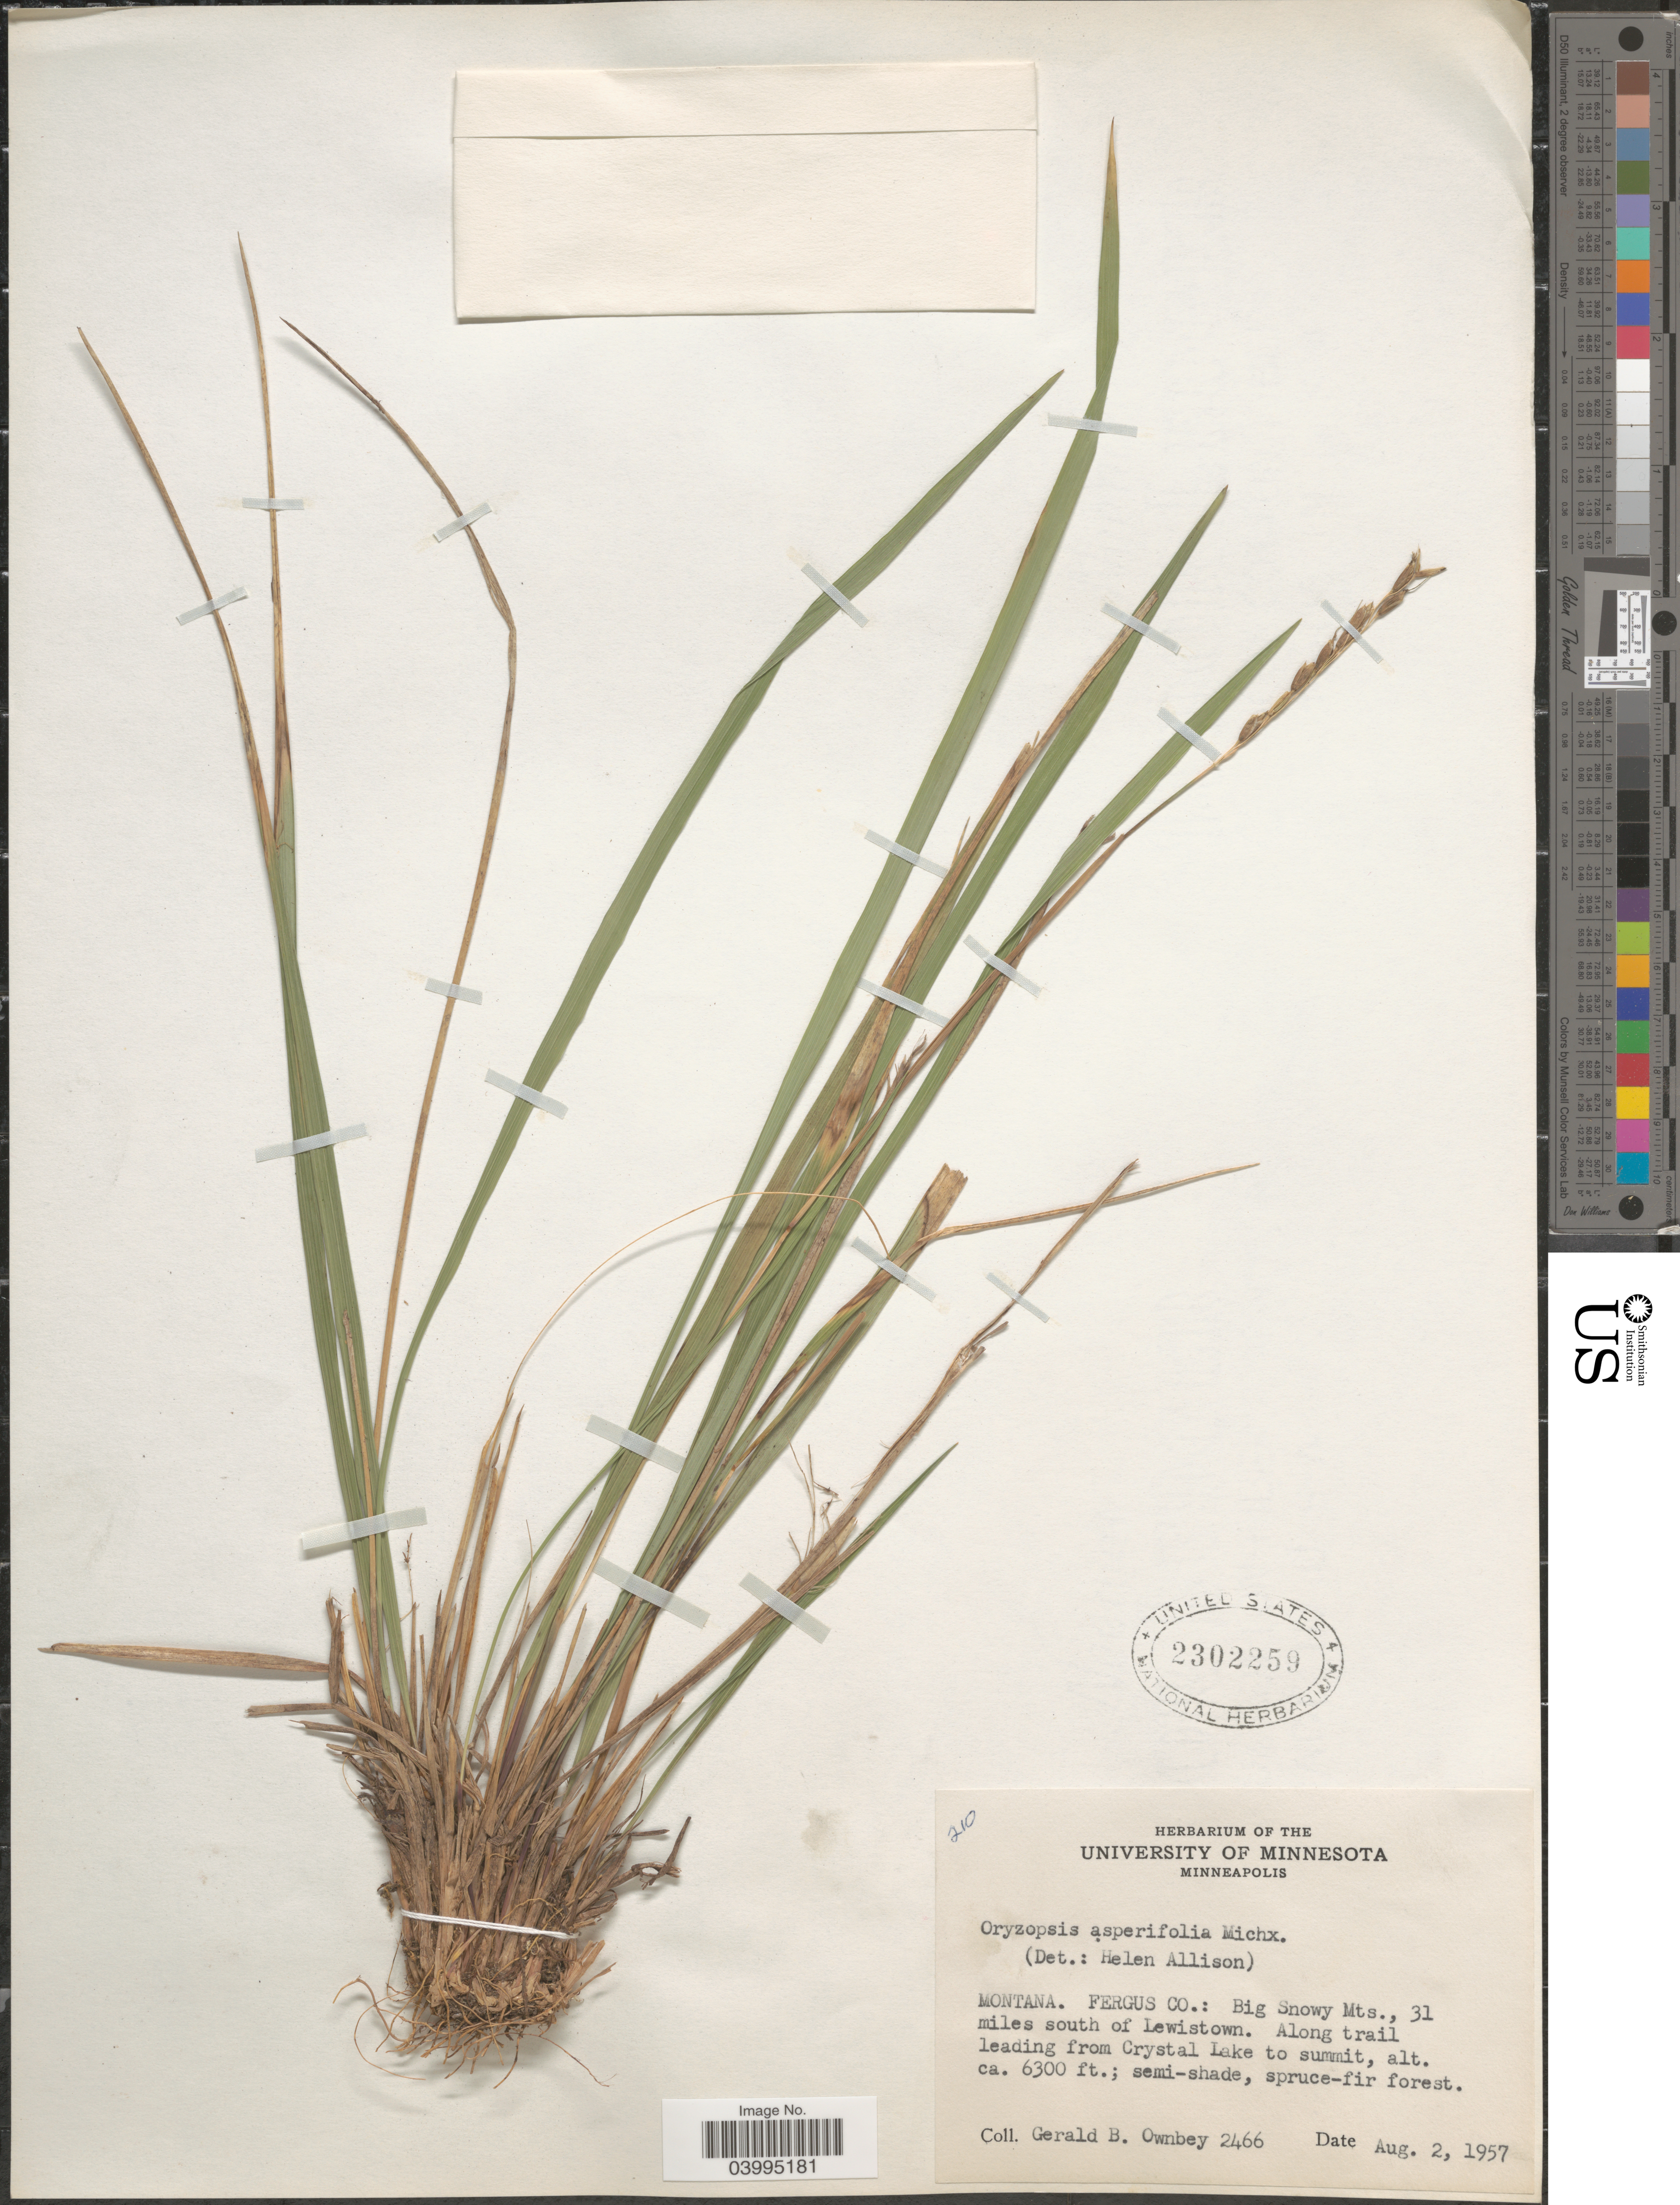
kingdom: Plantae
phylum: Tracheophyta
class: Liliopsida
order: Poales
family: Poaceae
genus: Oryzopsis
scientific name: Oryzopsis asperifolia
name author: Michx.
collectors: G. B. Ownbey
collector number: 2466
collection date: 1957-08-02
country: United States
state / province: Minnesota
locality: Montanad. Fergus Co.: Big Snowy Mts., 31 miles south of Lewistown. Along trail leading from Crystal Lake to summit.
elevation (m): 1920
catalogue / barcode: US 2302259